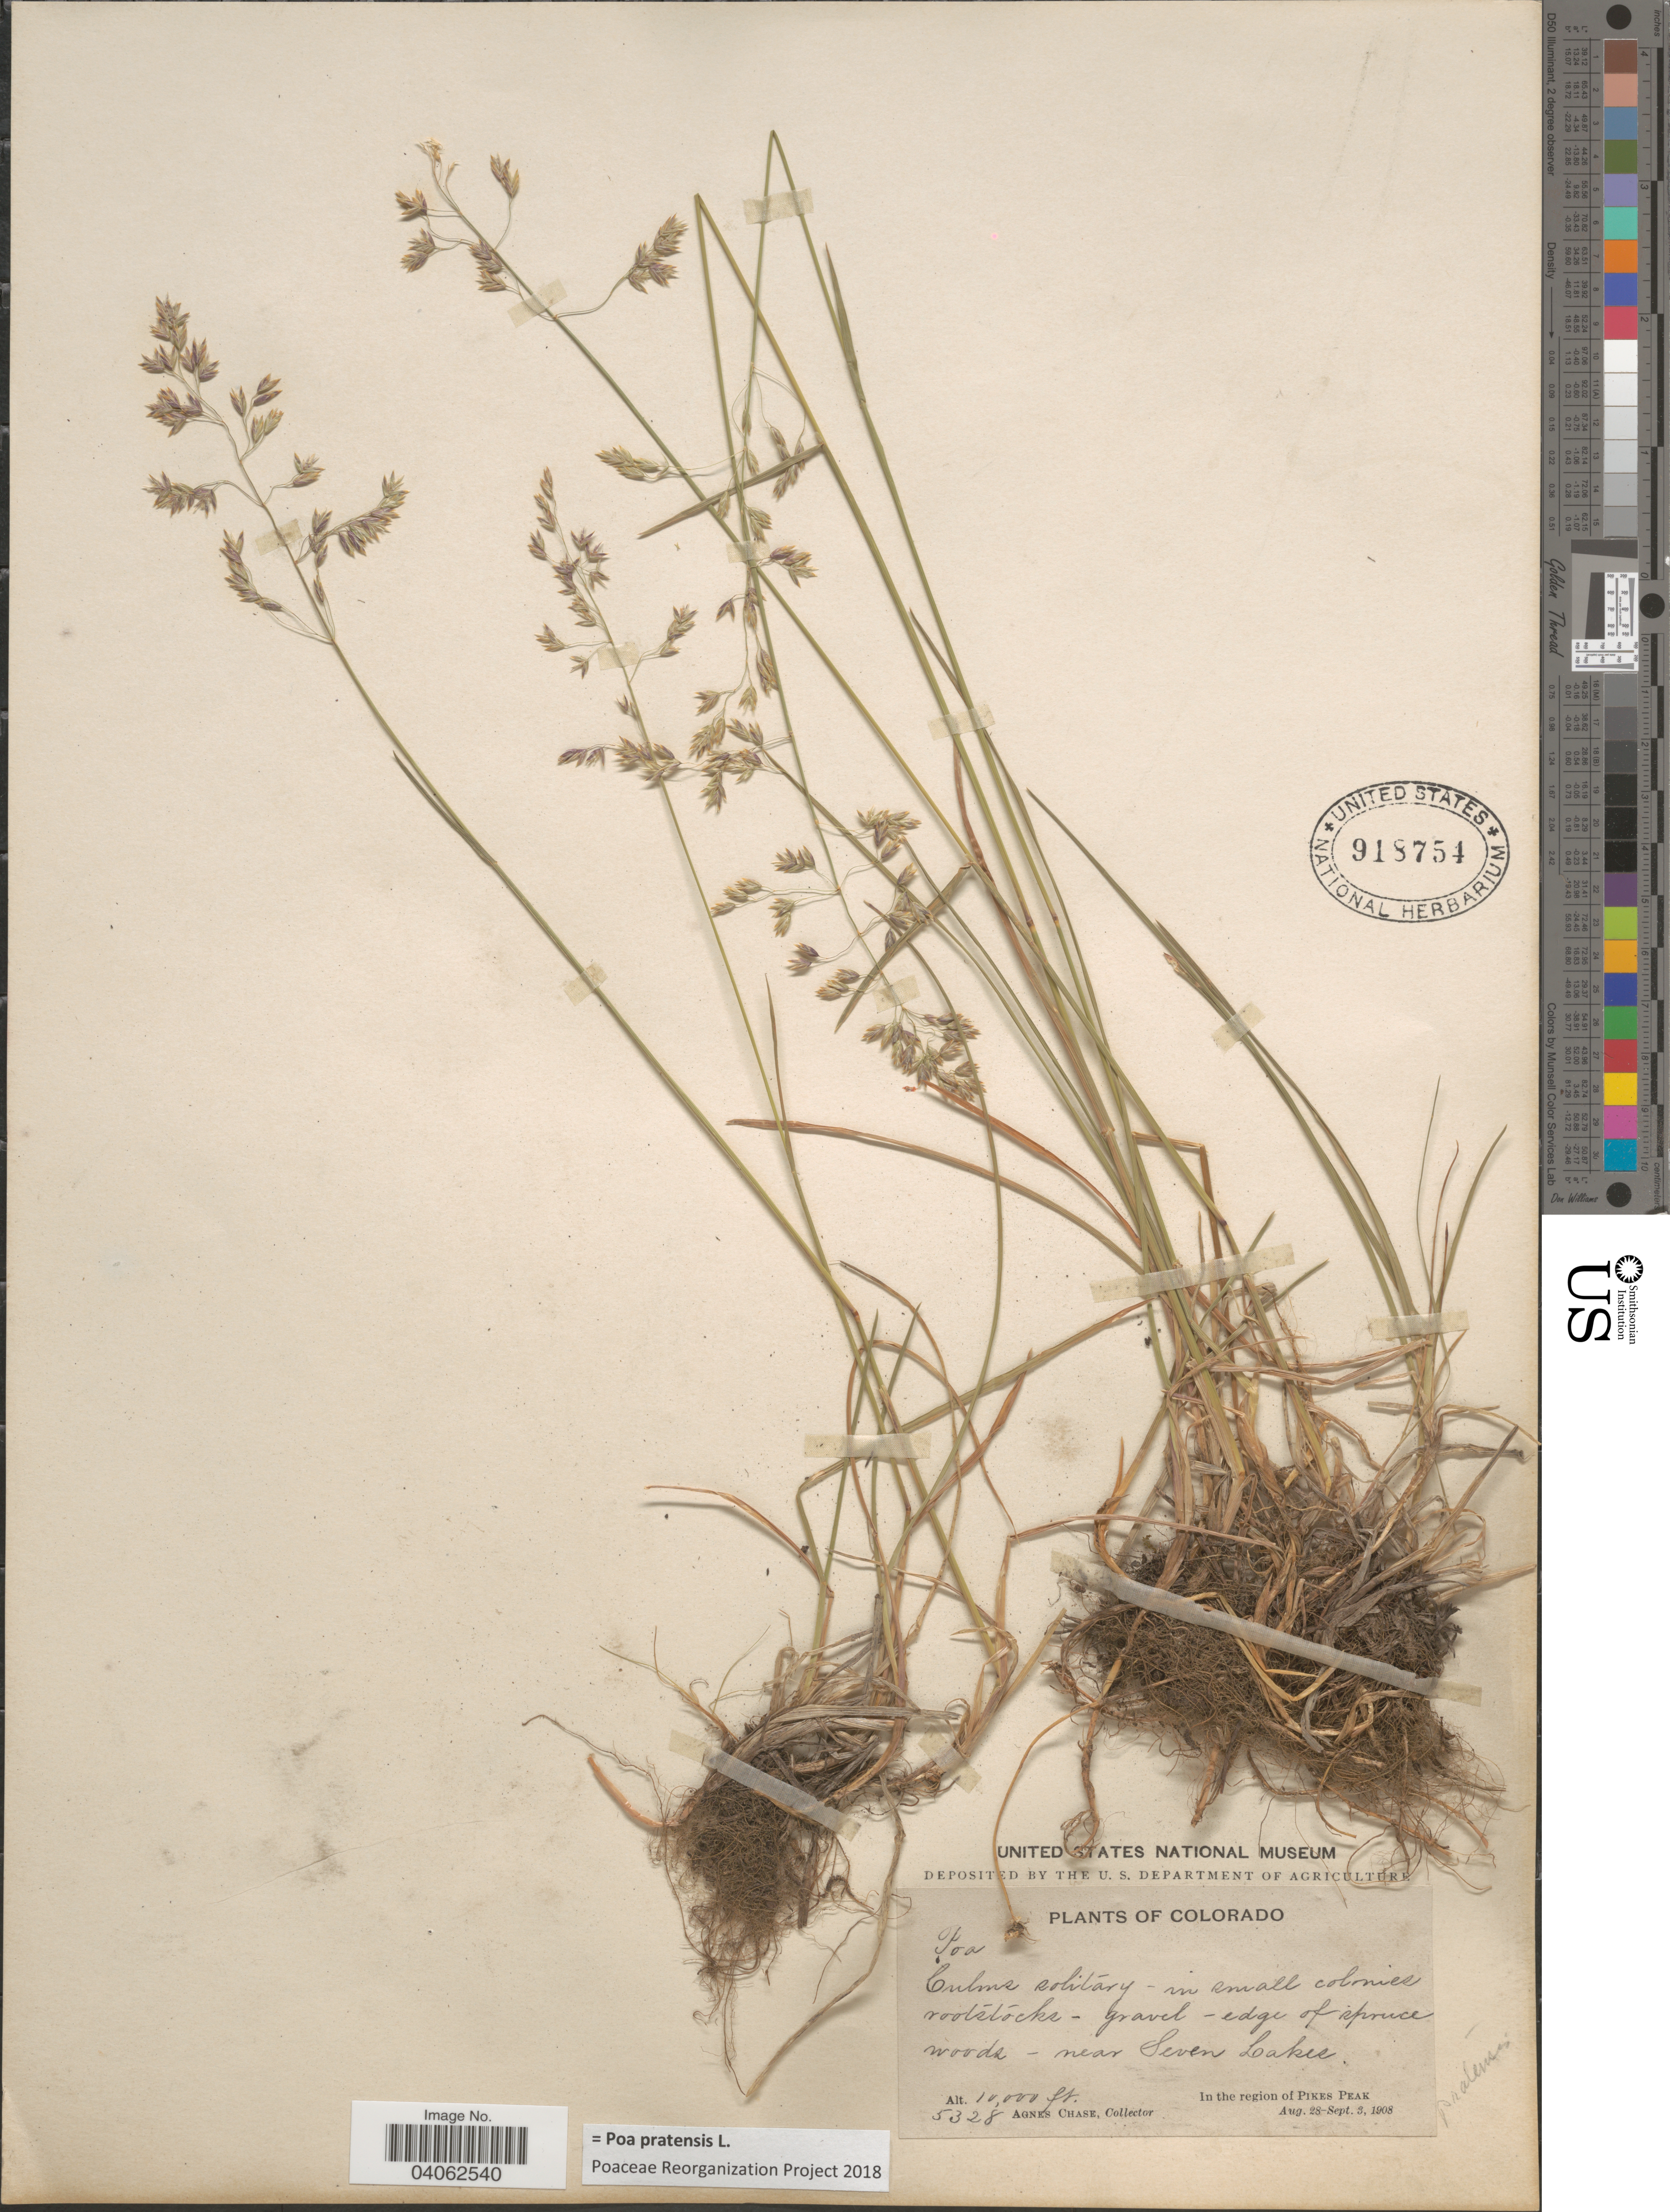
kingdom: Plantae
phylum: Tracheophyta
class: Liliopsida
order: Poales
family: Poaceae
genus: Poa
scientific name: Poa pratensis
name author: L.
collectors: A. Chase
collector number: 5328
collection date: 1908-08-28/1908-09-03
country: United States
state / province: Colorado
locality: Near Seven Lakes. In the region of Pikes Peak.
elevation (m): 3048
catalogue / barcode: US 918754